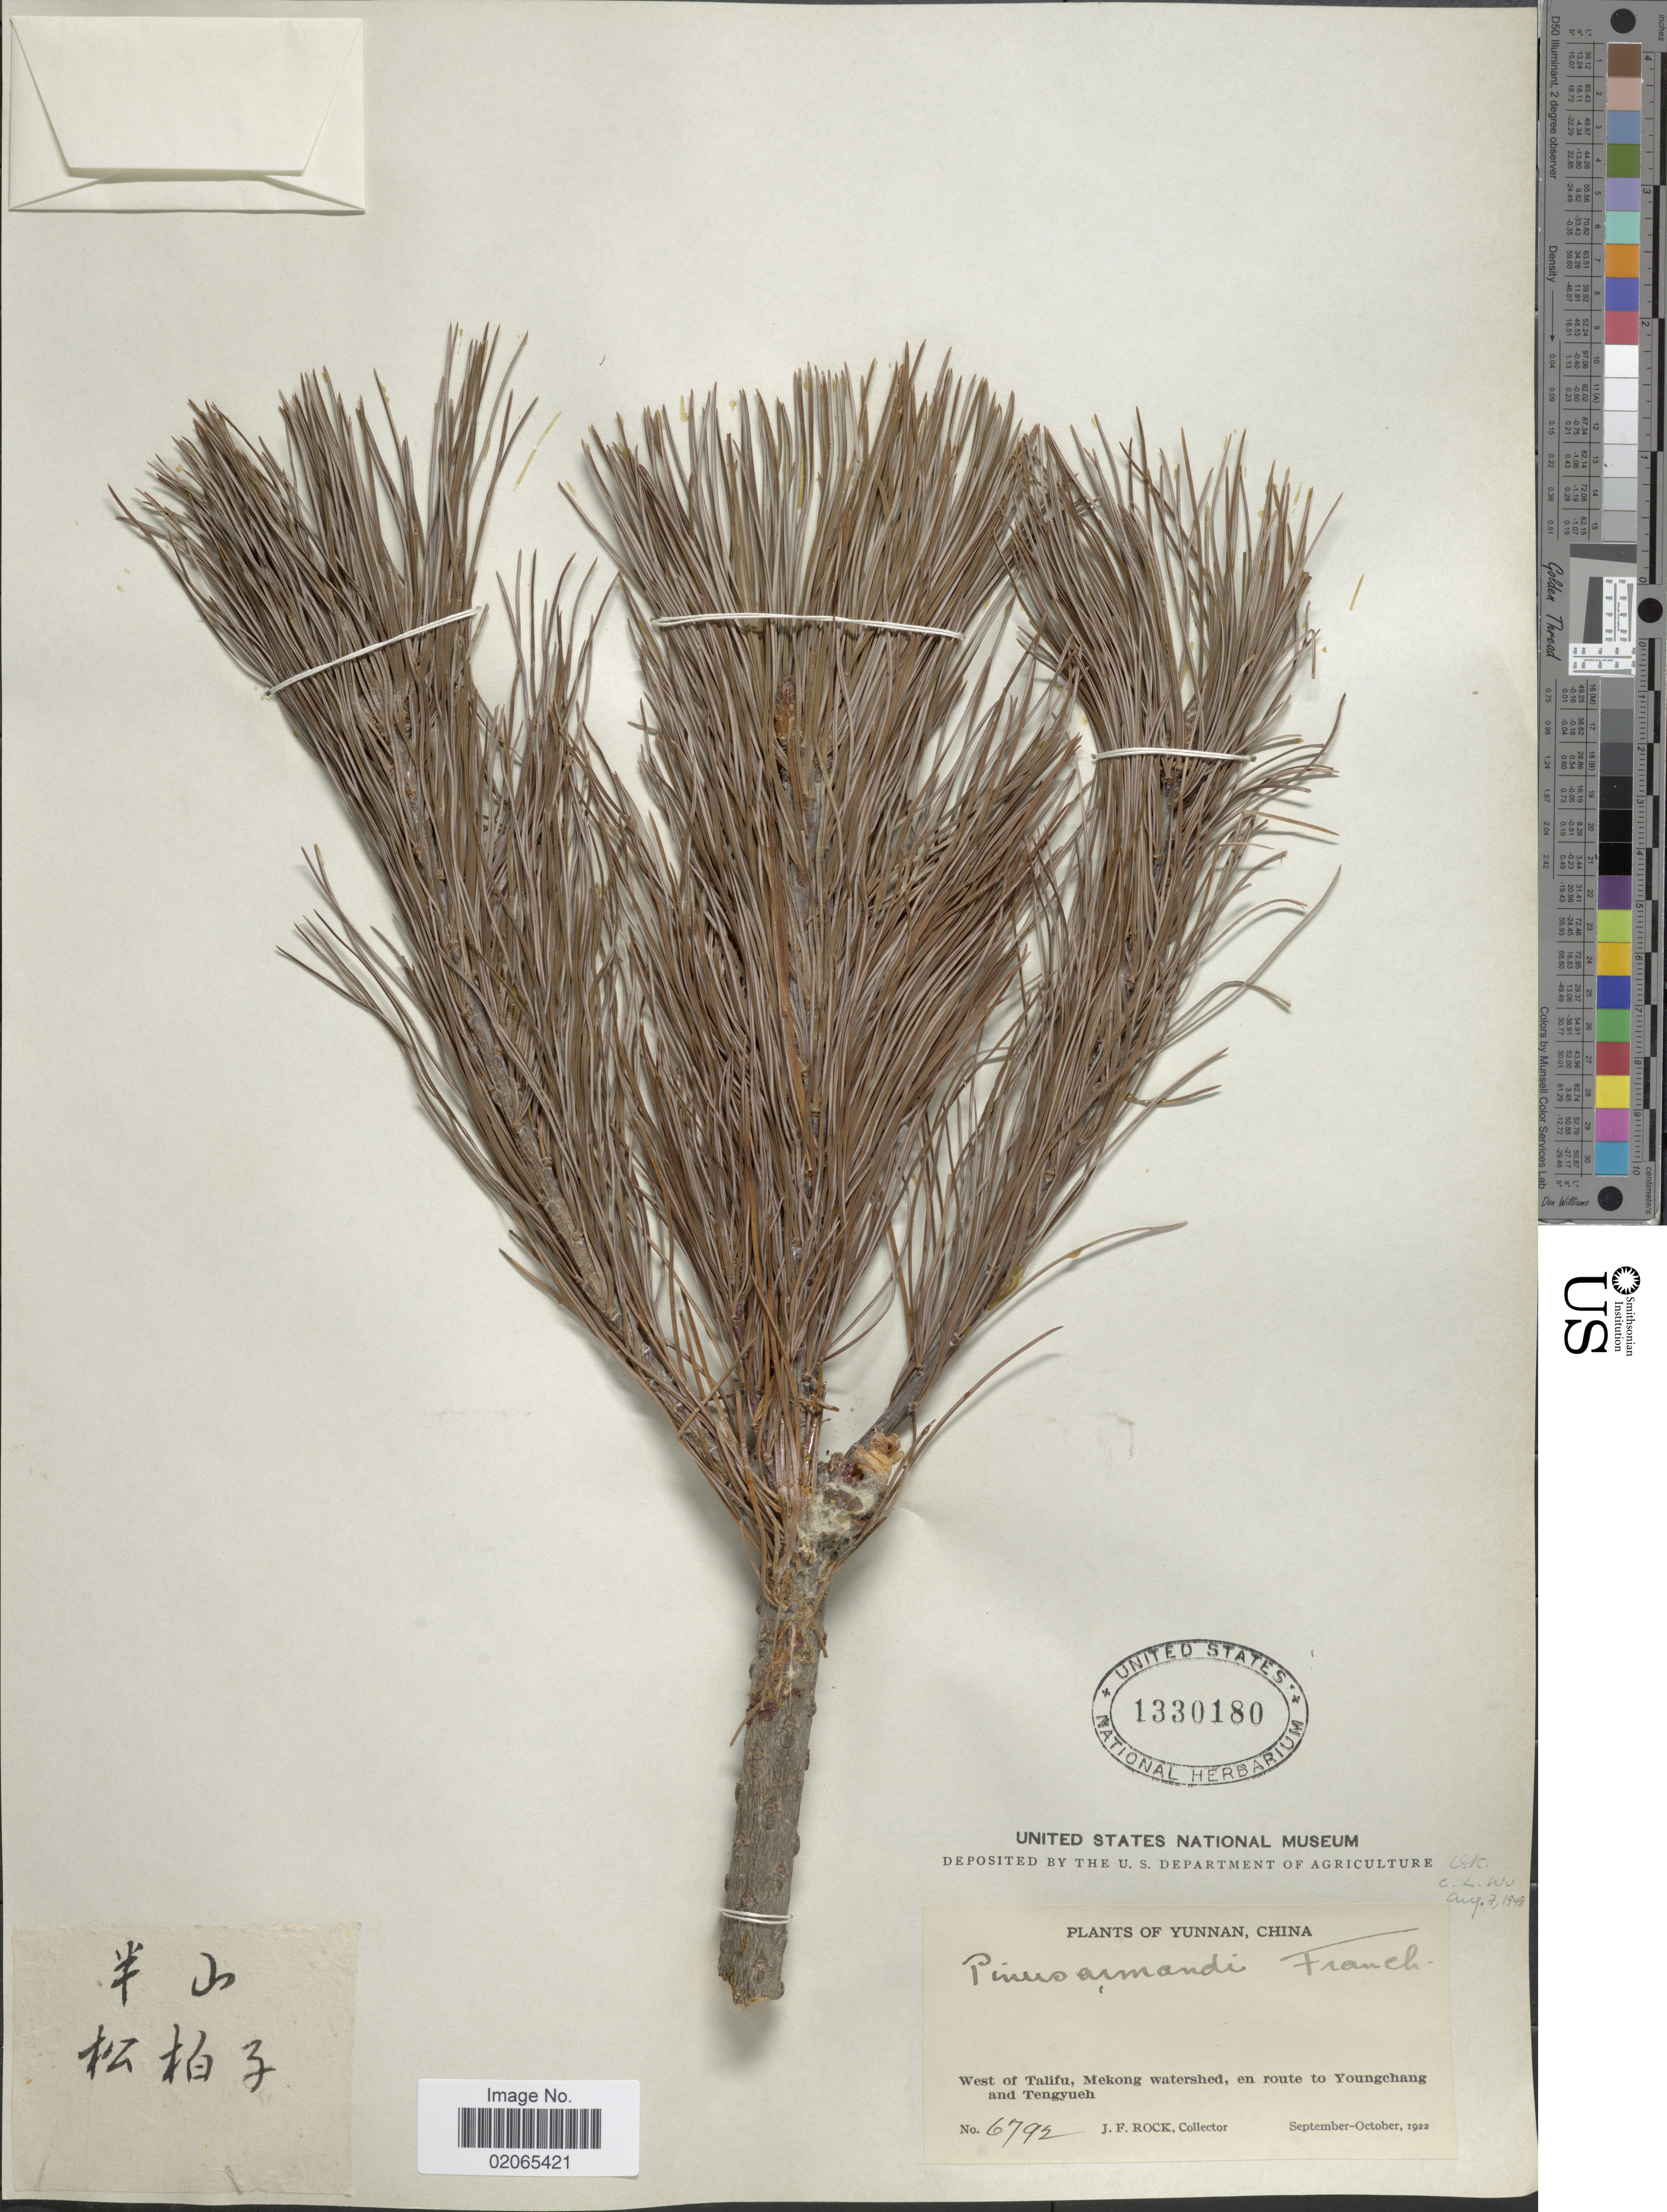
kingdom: Plantae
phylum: Tracheophyta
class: Pinopsida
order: Pinales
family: Pinaceae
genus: Pinus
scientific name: Pinus armandii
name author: Franch.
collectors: J. Rock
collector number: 6792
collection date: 1922-09/1922-10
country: China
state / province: Yunnan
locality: West of Talifu, Mekong Watershed, en route to Youngchang and Tengyeh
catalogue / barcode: US 1330180